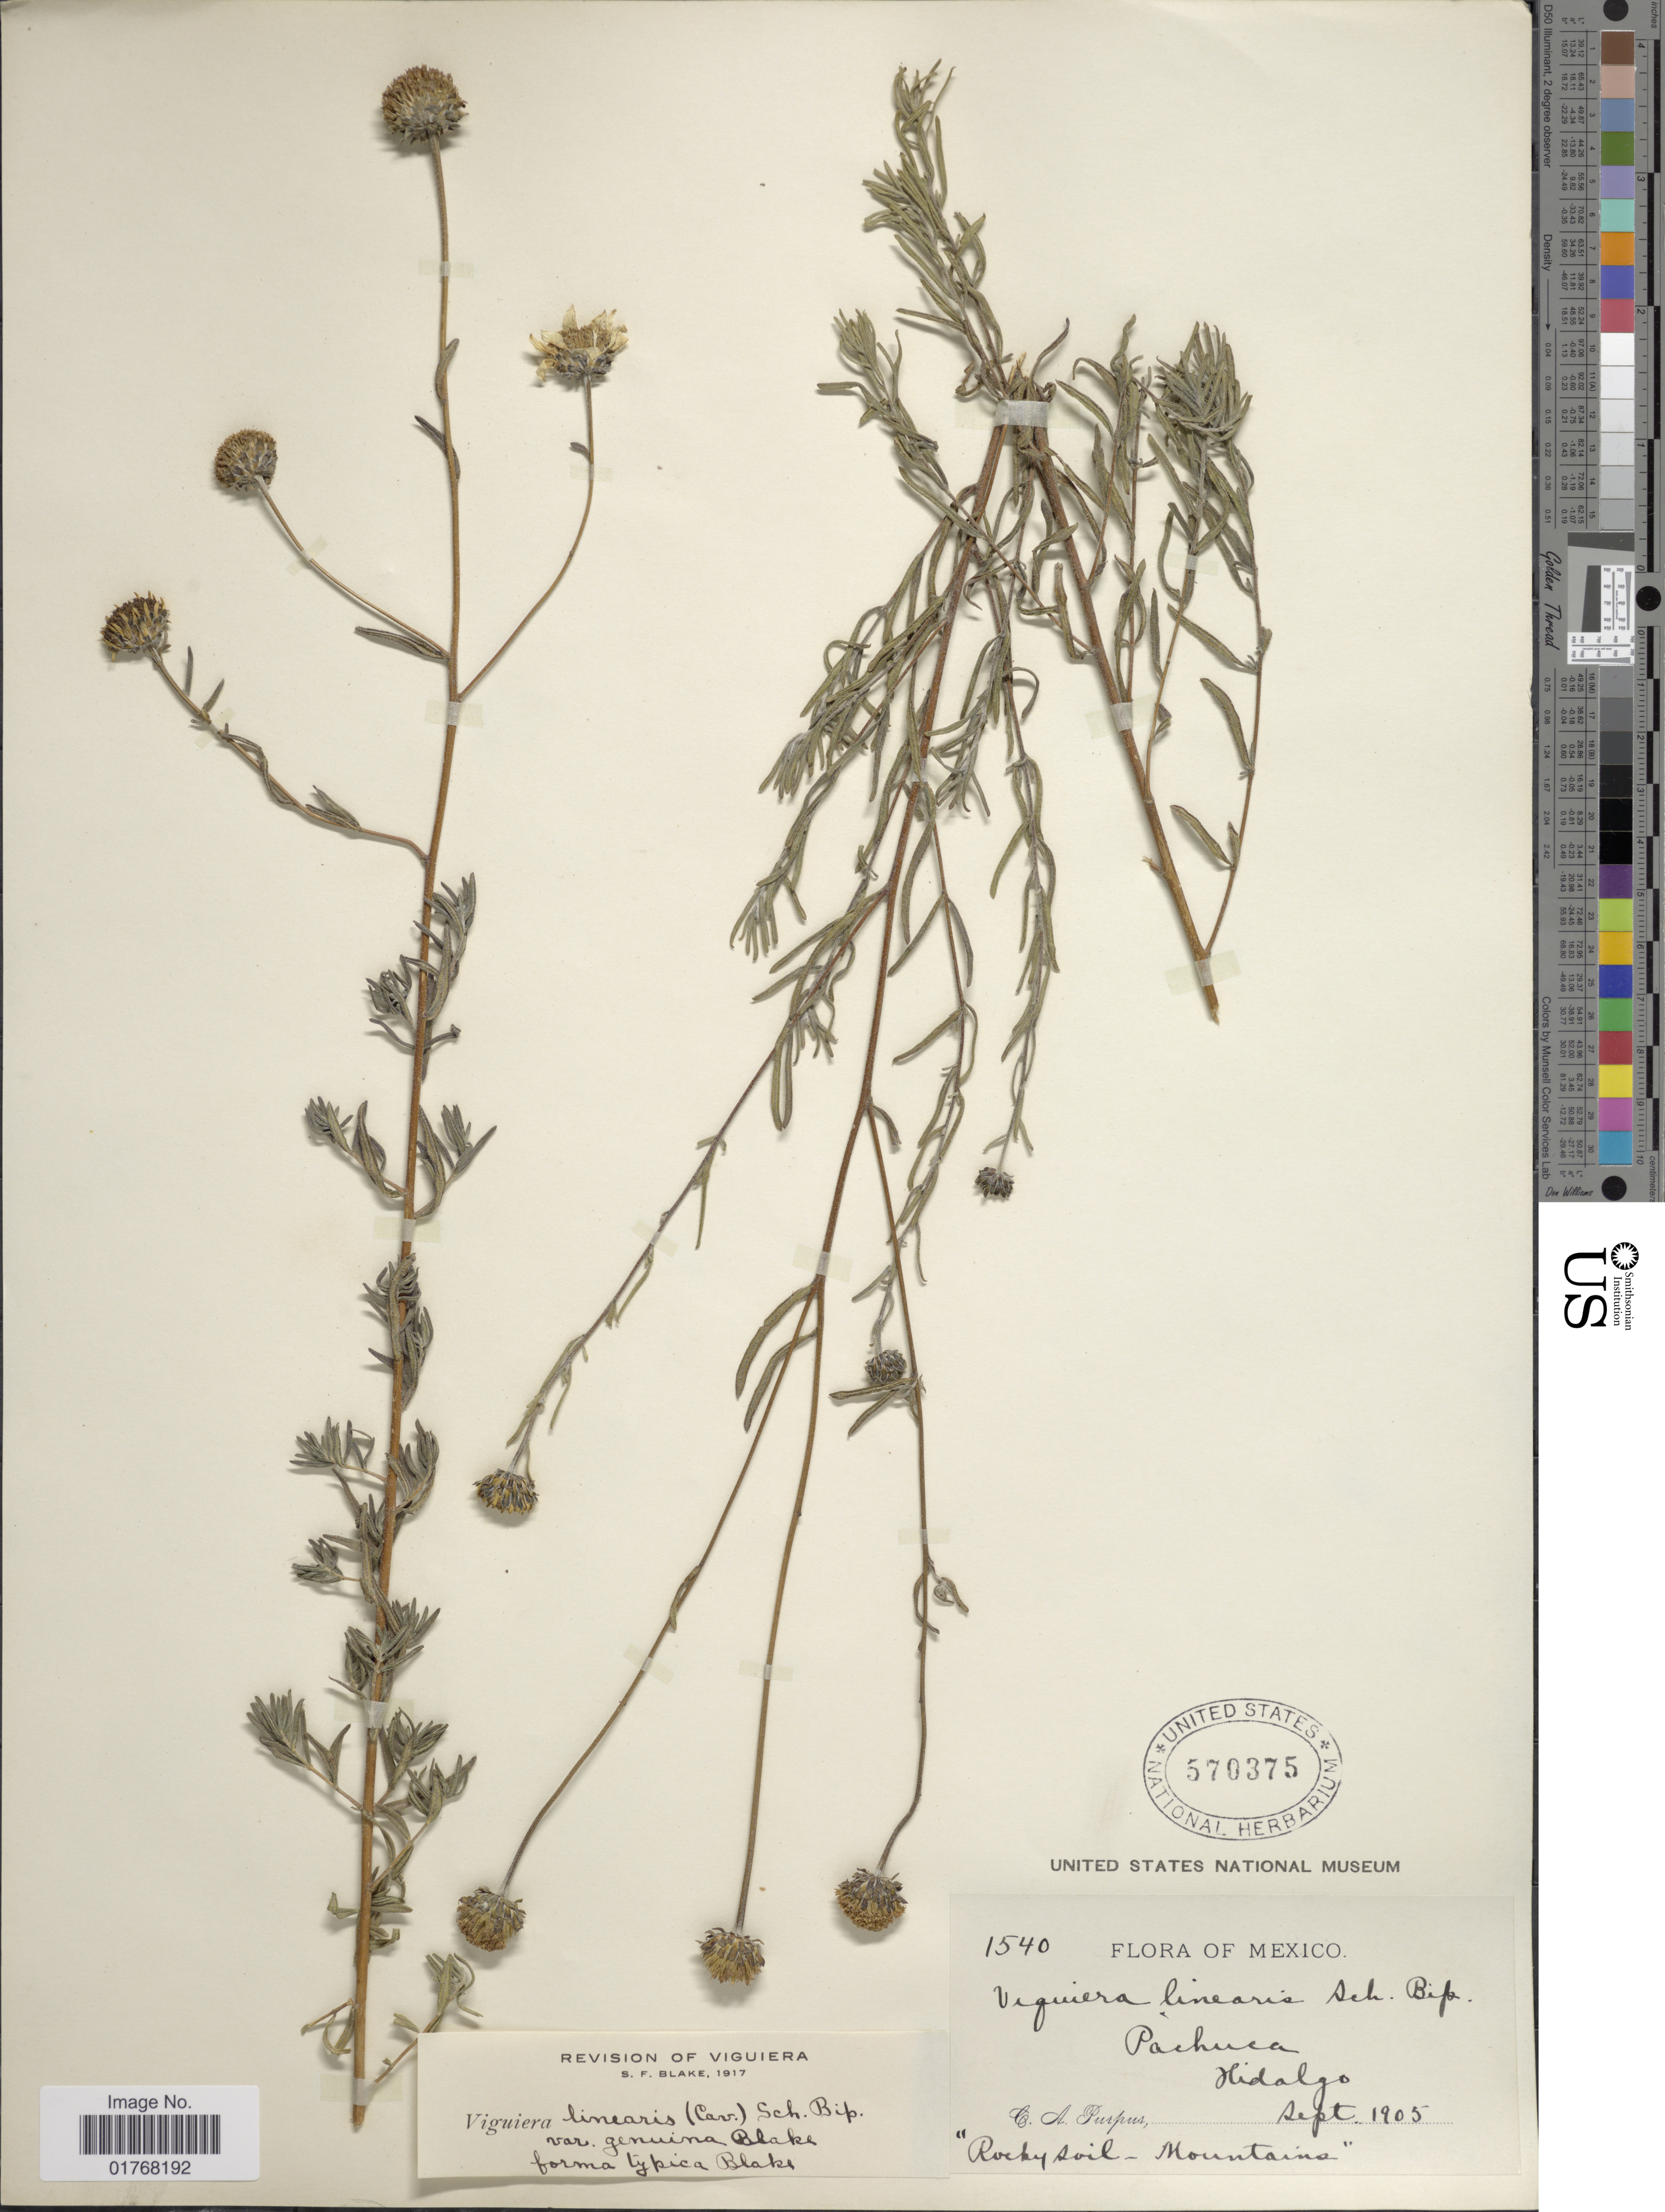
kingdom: Plantae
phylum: Tracheophyta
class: Magnoliopsida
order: Asterales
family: Asteraceae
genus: Viguiera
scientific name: Viguiera linearis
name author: (Cav.) Sch. Bip.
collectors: C. A. Purpus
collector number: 1540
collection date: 1905-09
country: Mexico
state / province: Hidalgo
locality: Pachuca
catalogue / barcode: US 570375